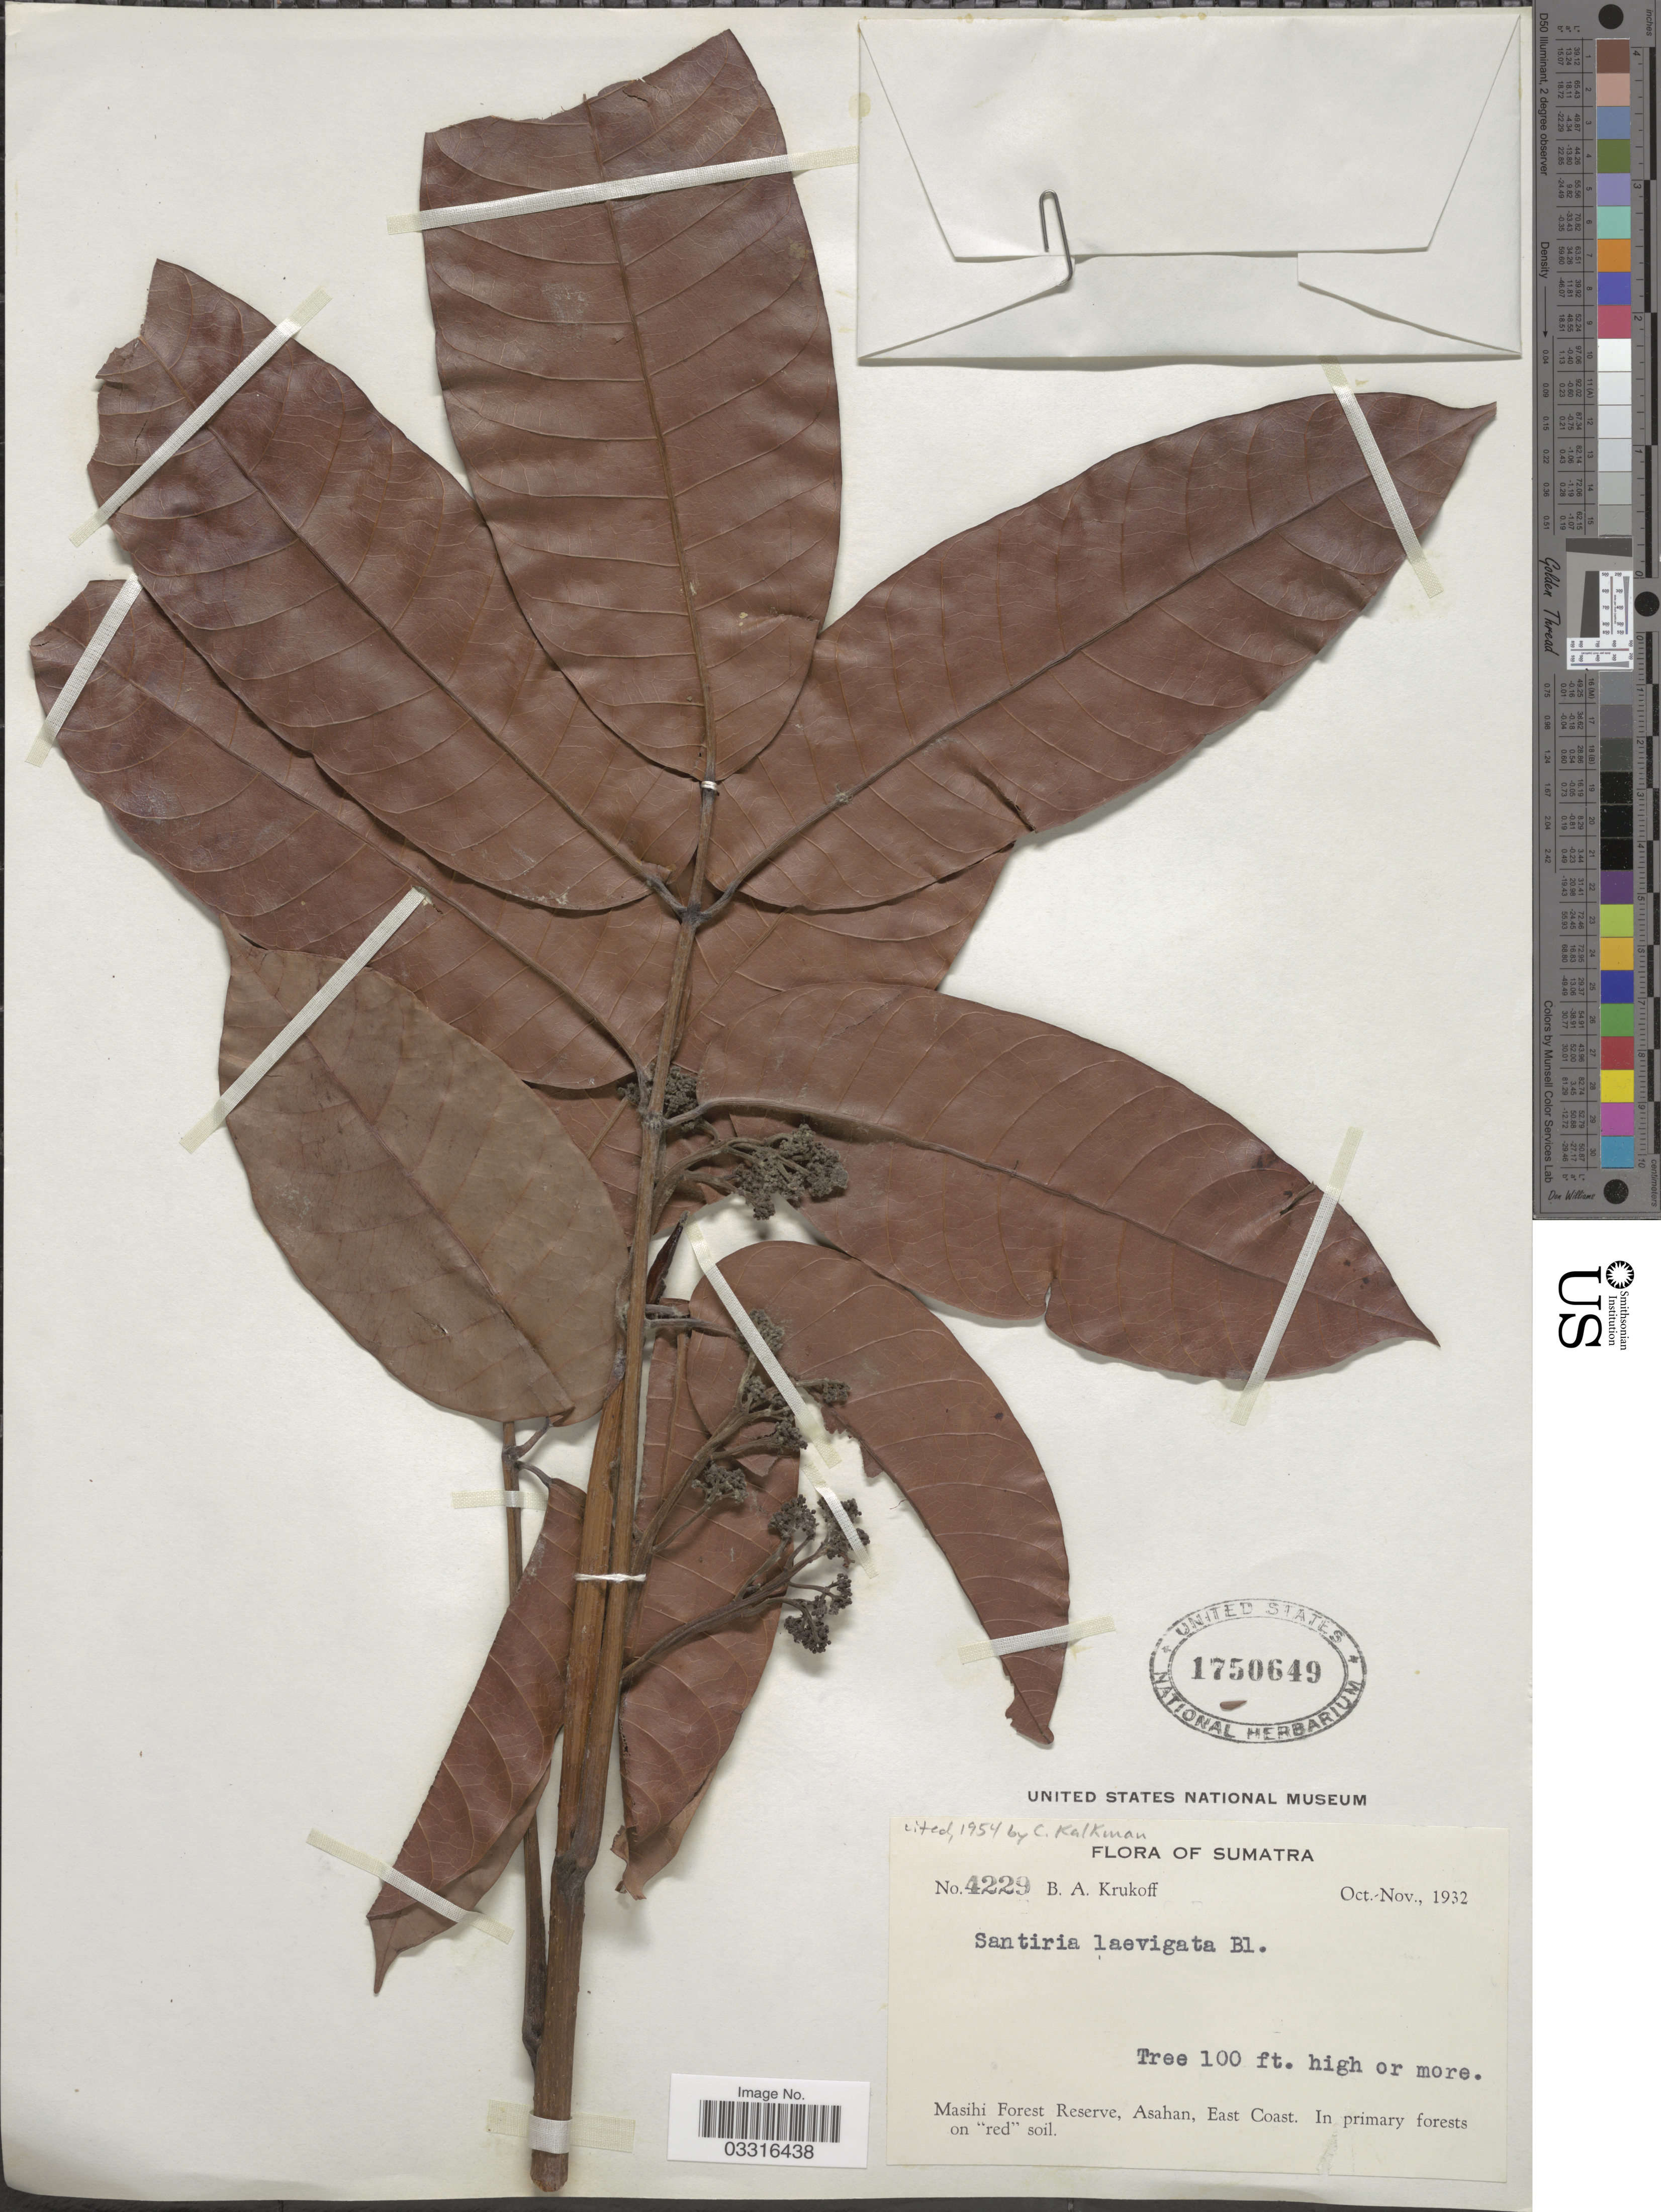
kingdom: Plantae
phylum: Tracheophyta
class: Magnoliopsida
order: Sapindales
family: Burseraceae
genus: Santiria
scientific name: Santiria laevigata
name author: Blume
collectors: B. A. Krukoff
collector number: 4229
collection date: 1932-10/1932-11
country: Indonesia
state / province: Sumatra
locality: Masihi Forest Reserve, Asahan, East Coast.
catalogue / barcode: US 1750649